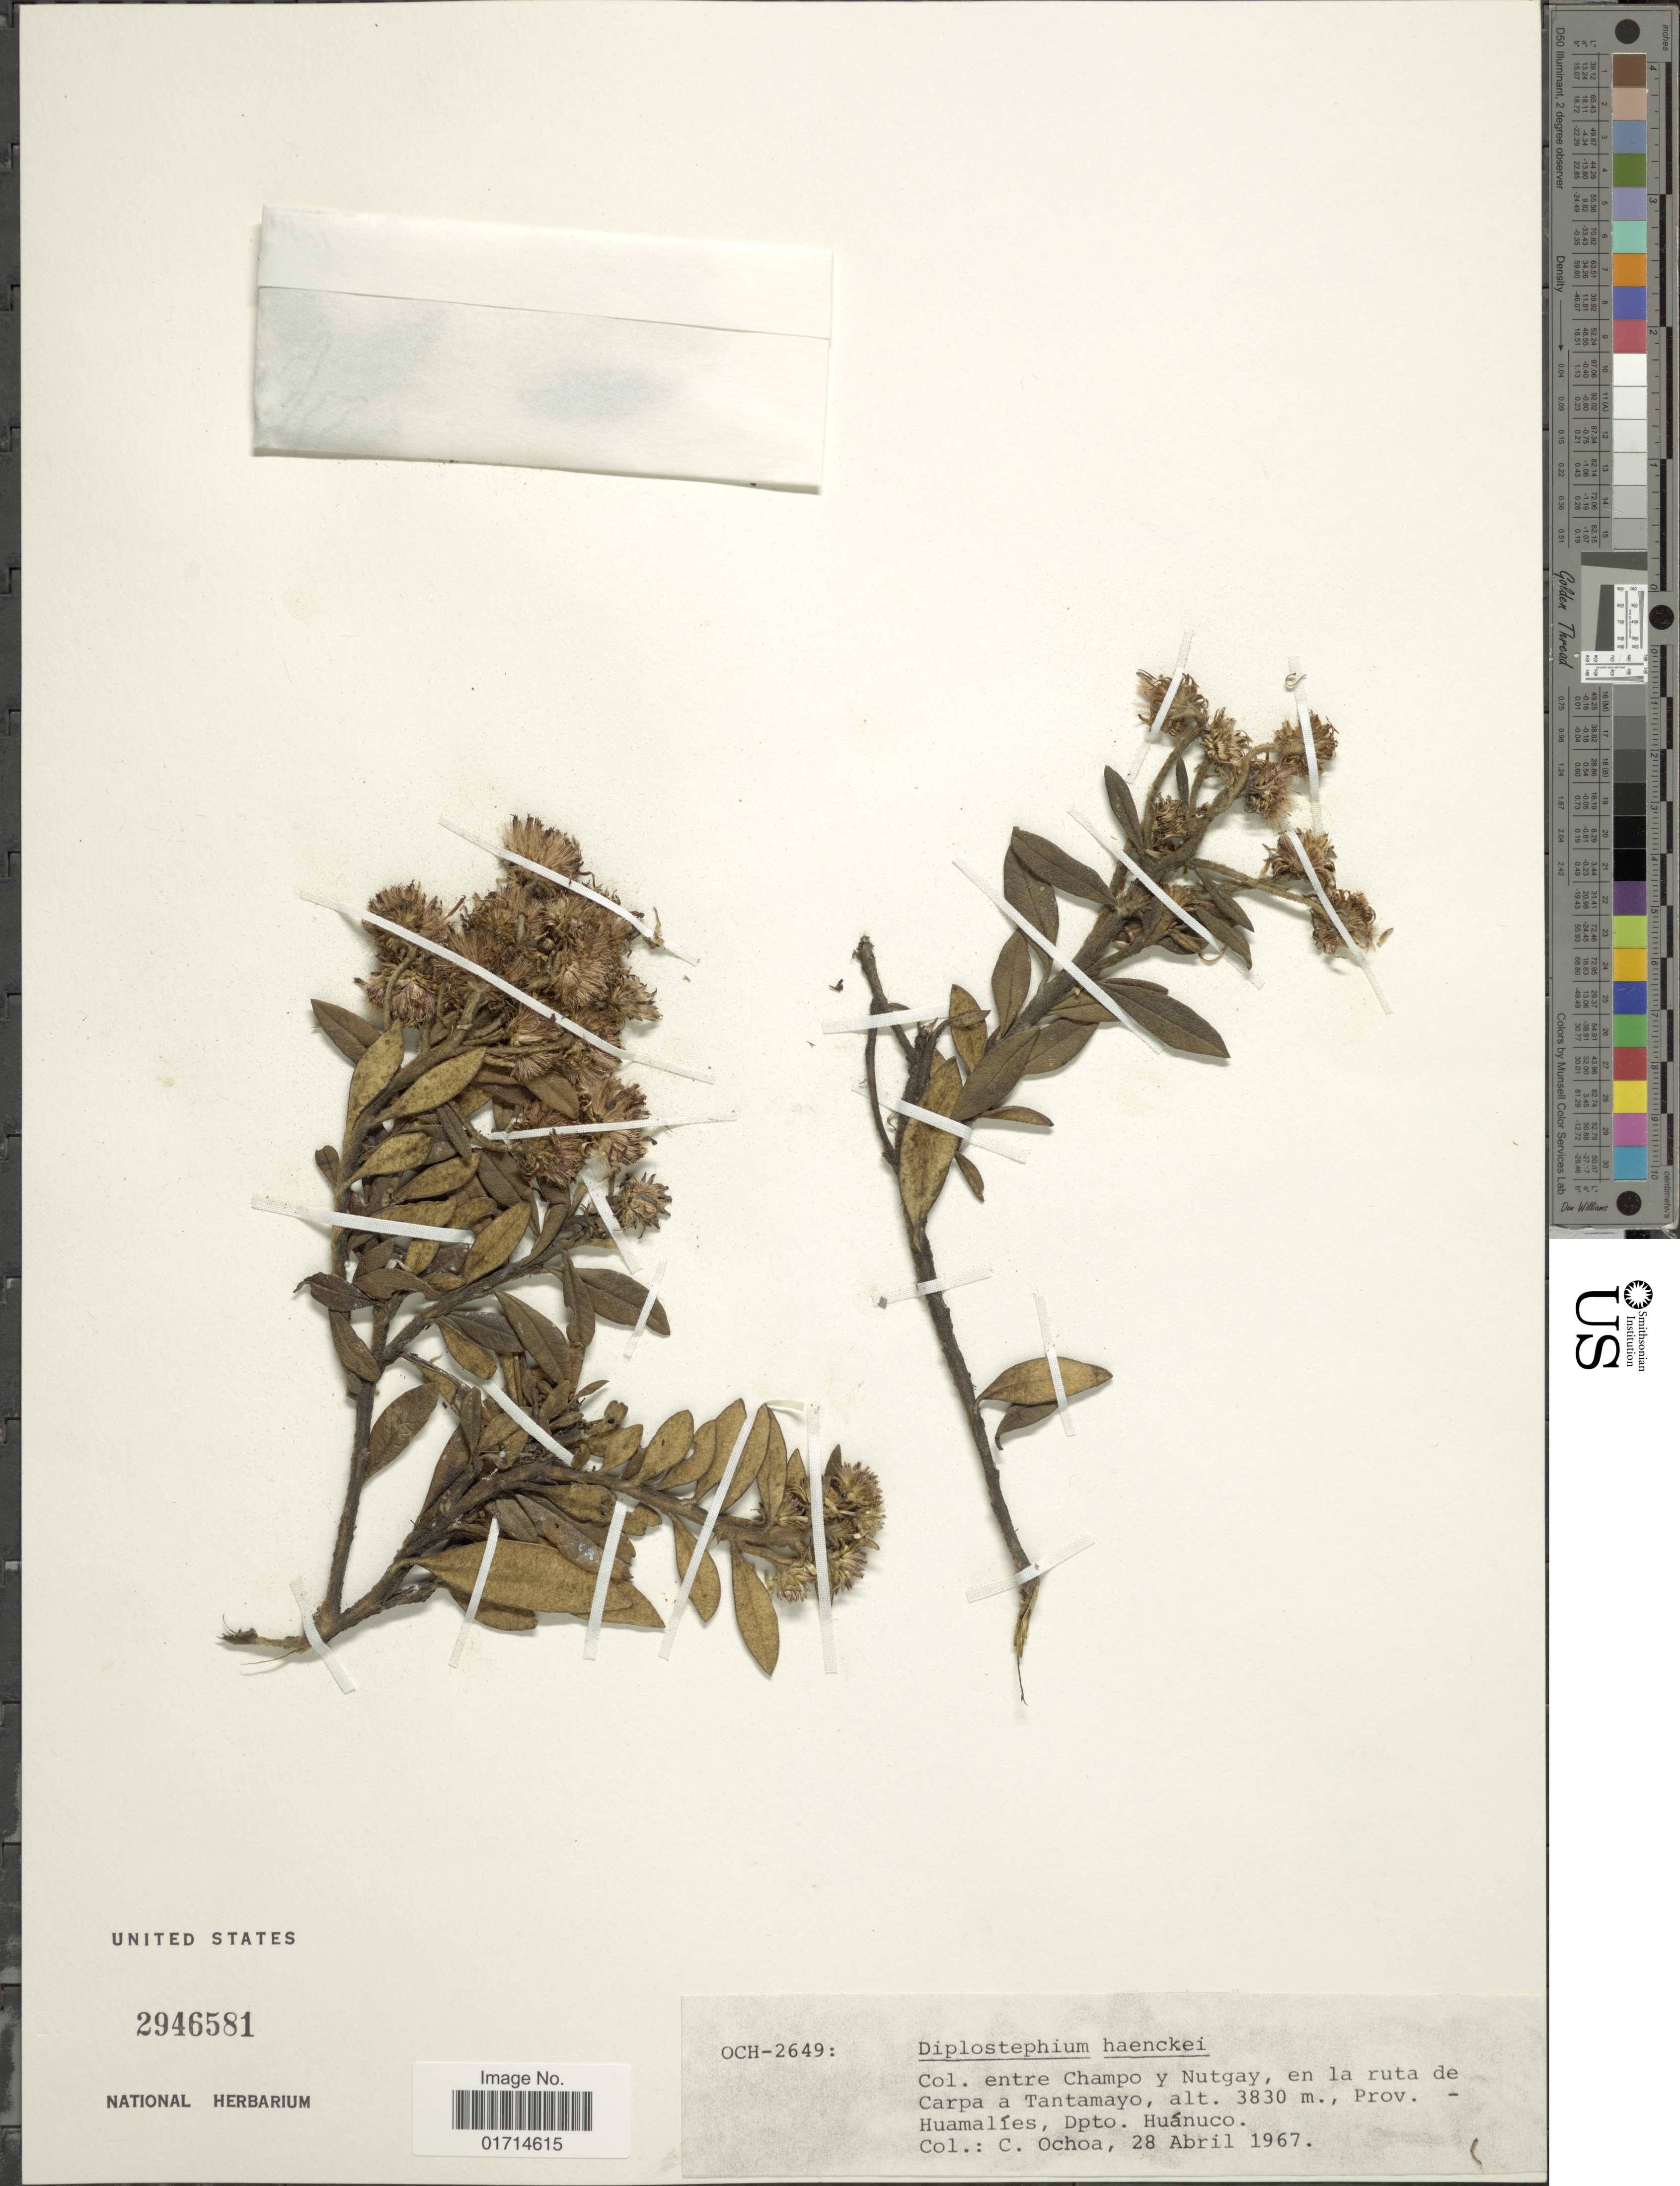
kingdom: Plantae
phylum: Tracheophyta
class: Magnoliopsida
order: Asterales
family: Asteraceae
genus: Diplostephium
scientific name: Diplostephium haenkei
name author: (DC.) Wedd.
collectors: C. Ochoa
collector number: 2649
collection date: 1967-04-28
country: Peru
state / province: Huánuco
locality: Entre Champo y Nutgay, en la ruta de Carpa a Tantamayo, Prov. Huamalies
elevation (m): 3830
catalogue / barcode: US 2946581